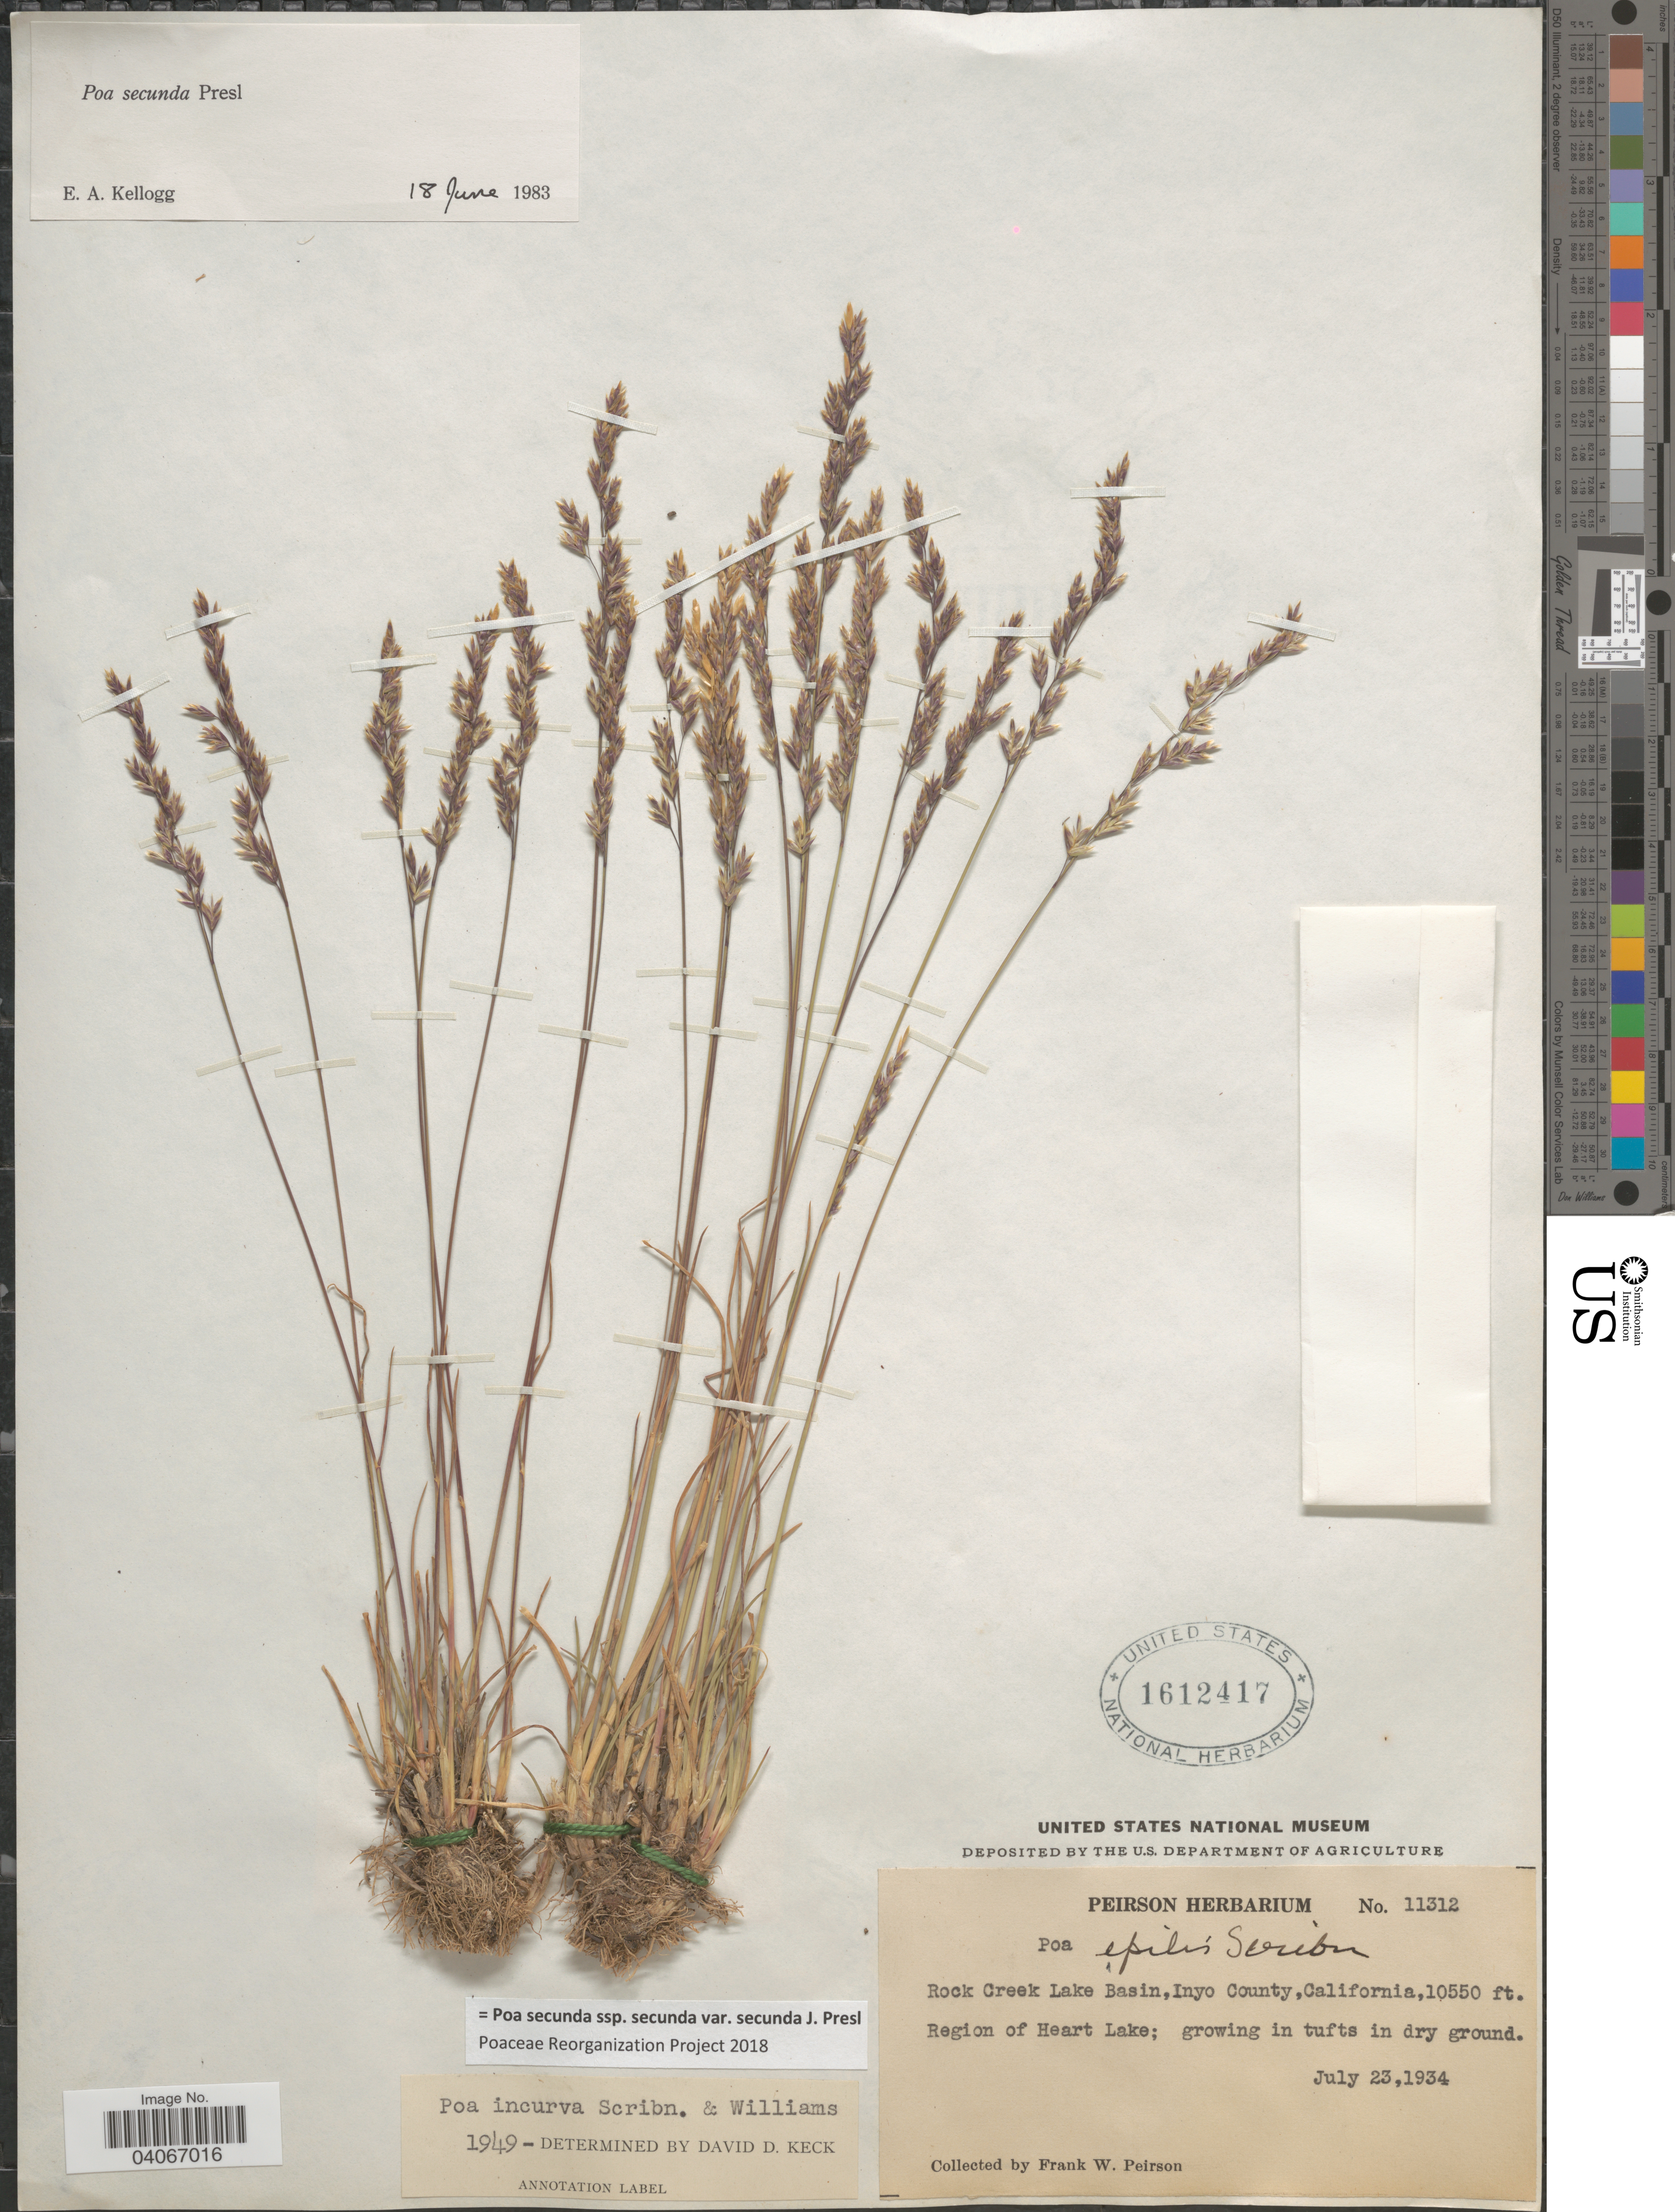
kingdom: Plantae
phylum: Tracheophyta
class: Liliopsida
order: Poales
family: Poaceae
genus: Poa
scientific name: Poa secunda subsp. secunda var. secunda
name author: J. Presl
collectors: F. Peirson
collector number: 11312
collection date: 1934-07-23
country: United States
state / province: California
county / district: Inyo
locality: Rock Creek Lake Basin, Inyo County. Region of Heart Lake.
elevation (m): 3216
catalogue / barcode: US 1612417